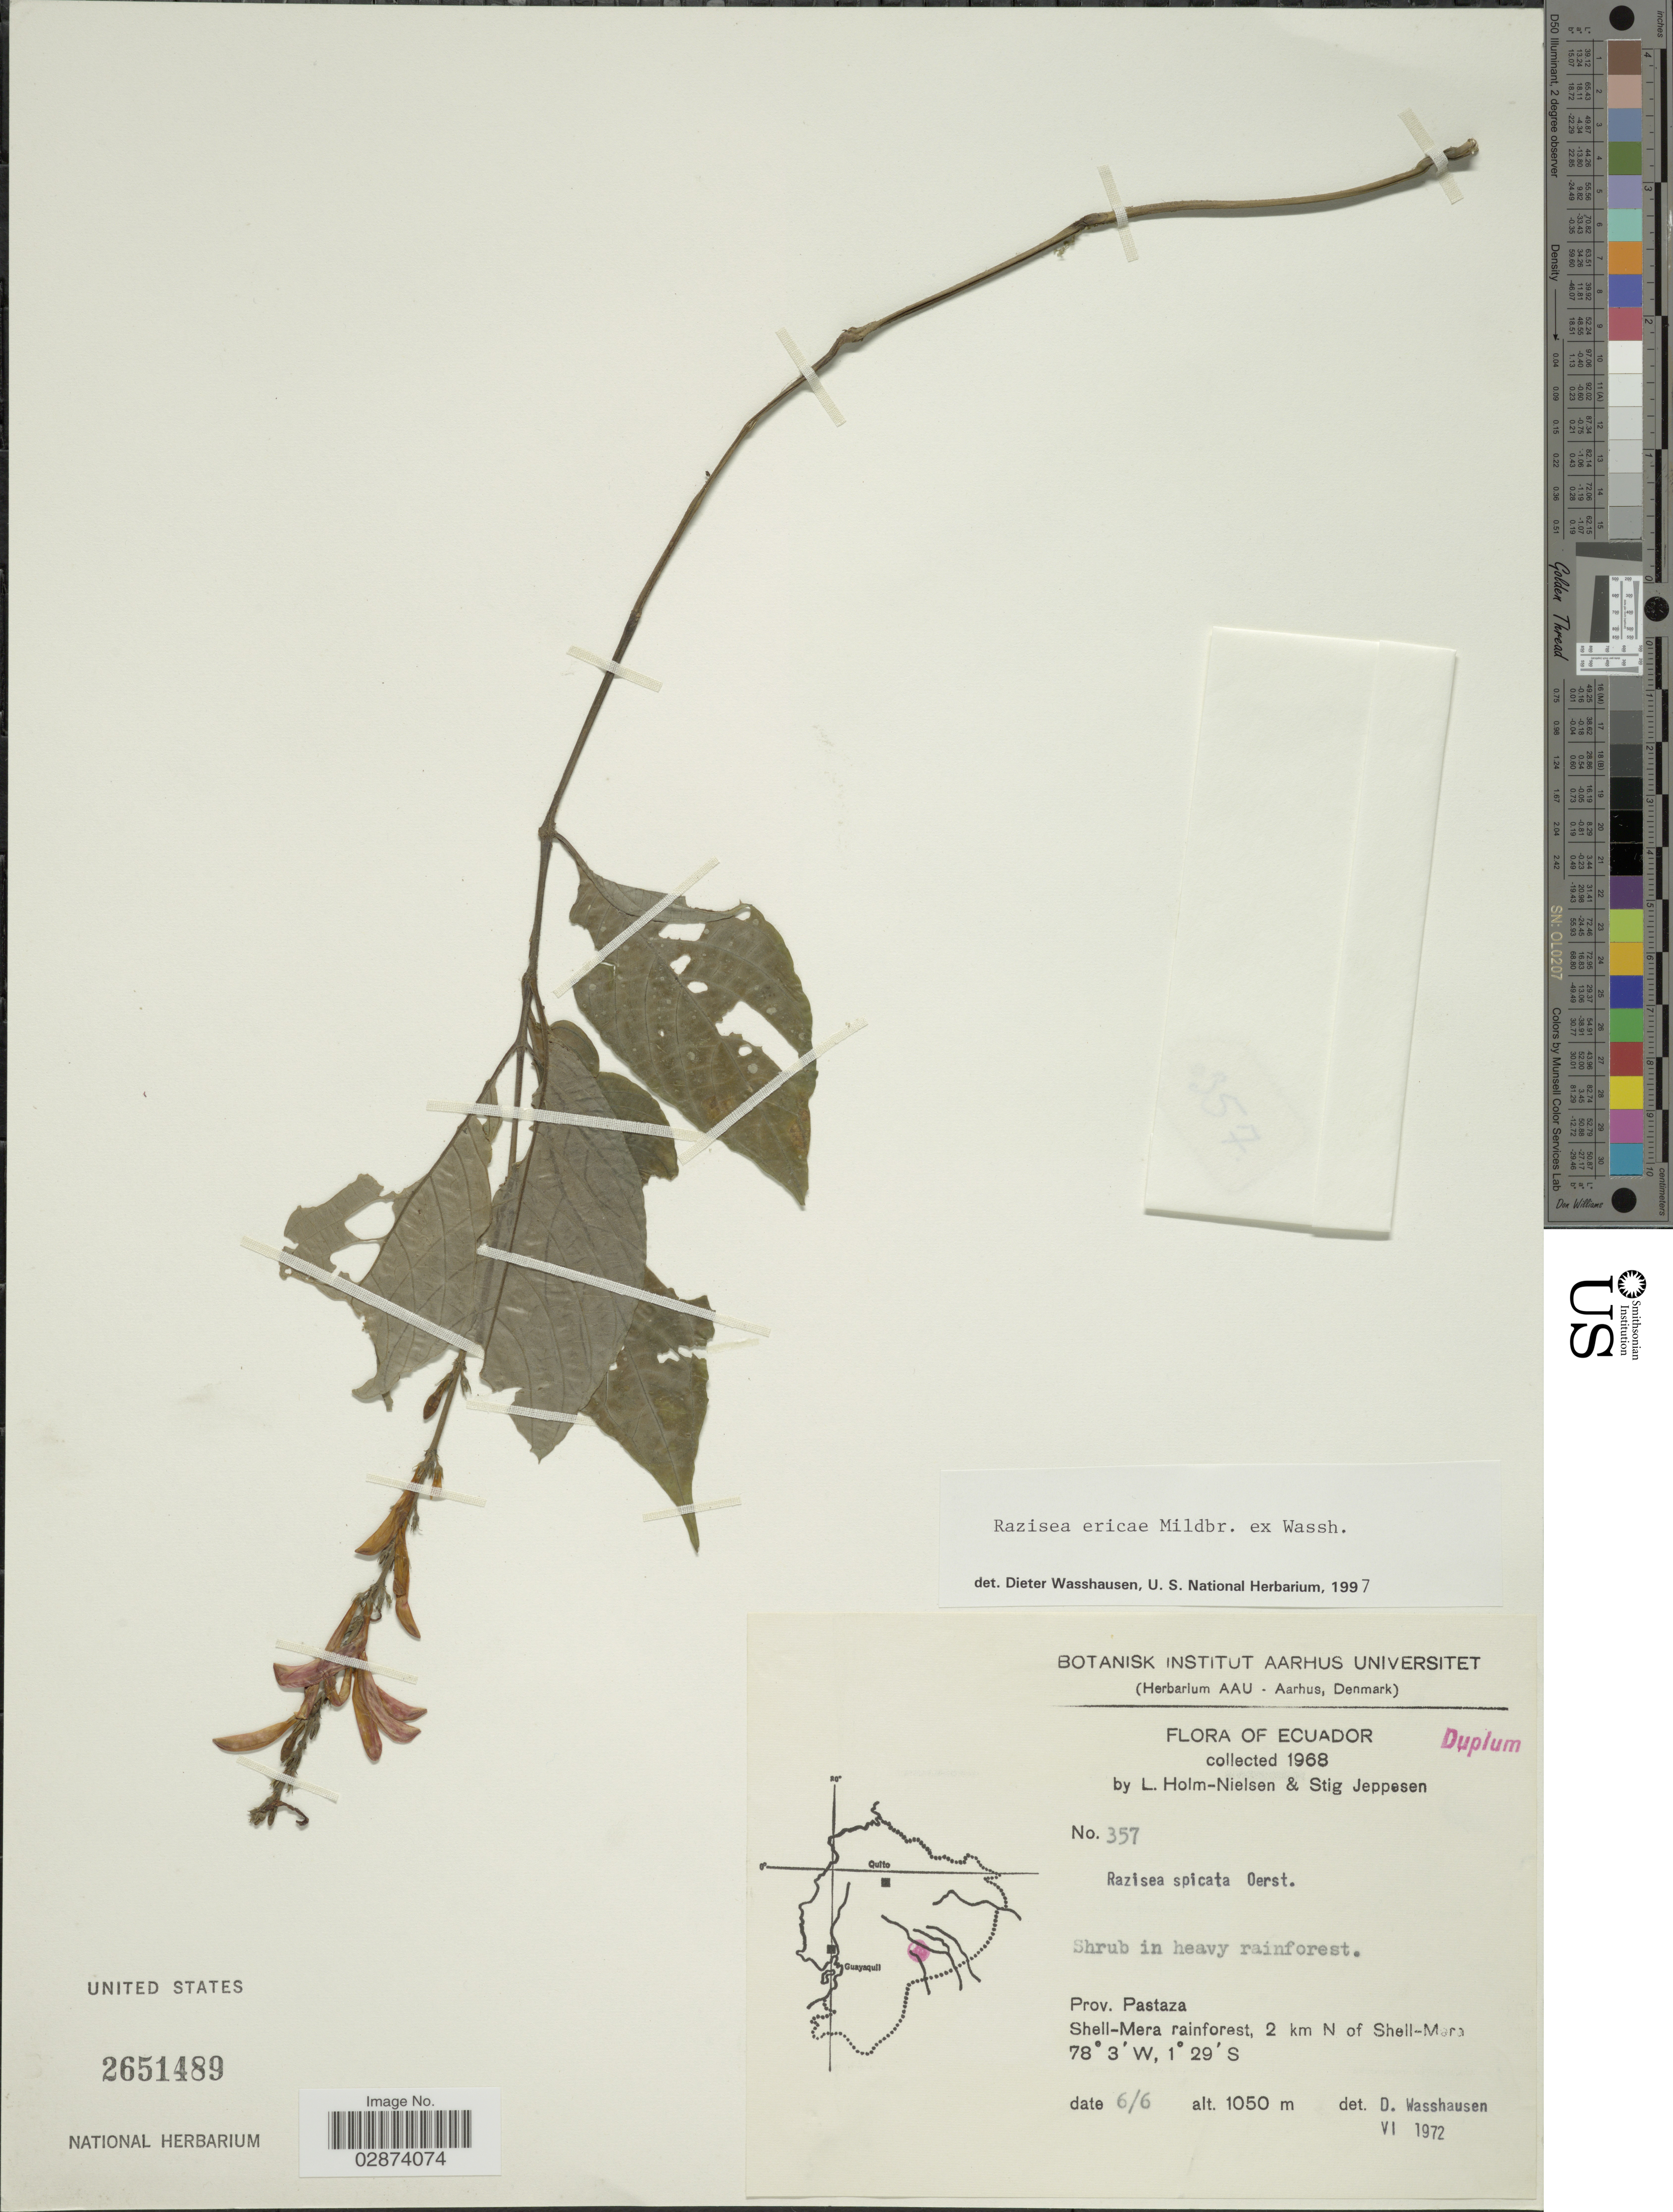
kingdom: Plantae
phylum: Tracheophyta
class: Magnoliopsida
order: Lamiales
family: Acanthaceae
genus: Razisea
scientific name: Razisea ericae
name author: Mildbr. ex Wassh.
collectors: L. Holm-Nielsen & S. Jeppesen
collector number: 357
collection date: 1968-06-06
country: Ecuador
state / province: Pastaza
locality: Prov. Pastaza. Shell-Mera rainforest, 2 km N of Shell-Mera.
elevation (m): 1050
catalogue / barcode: US 2651489